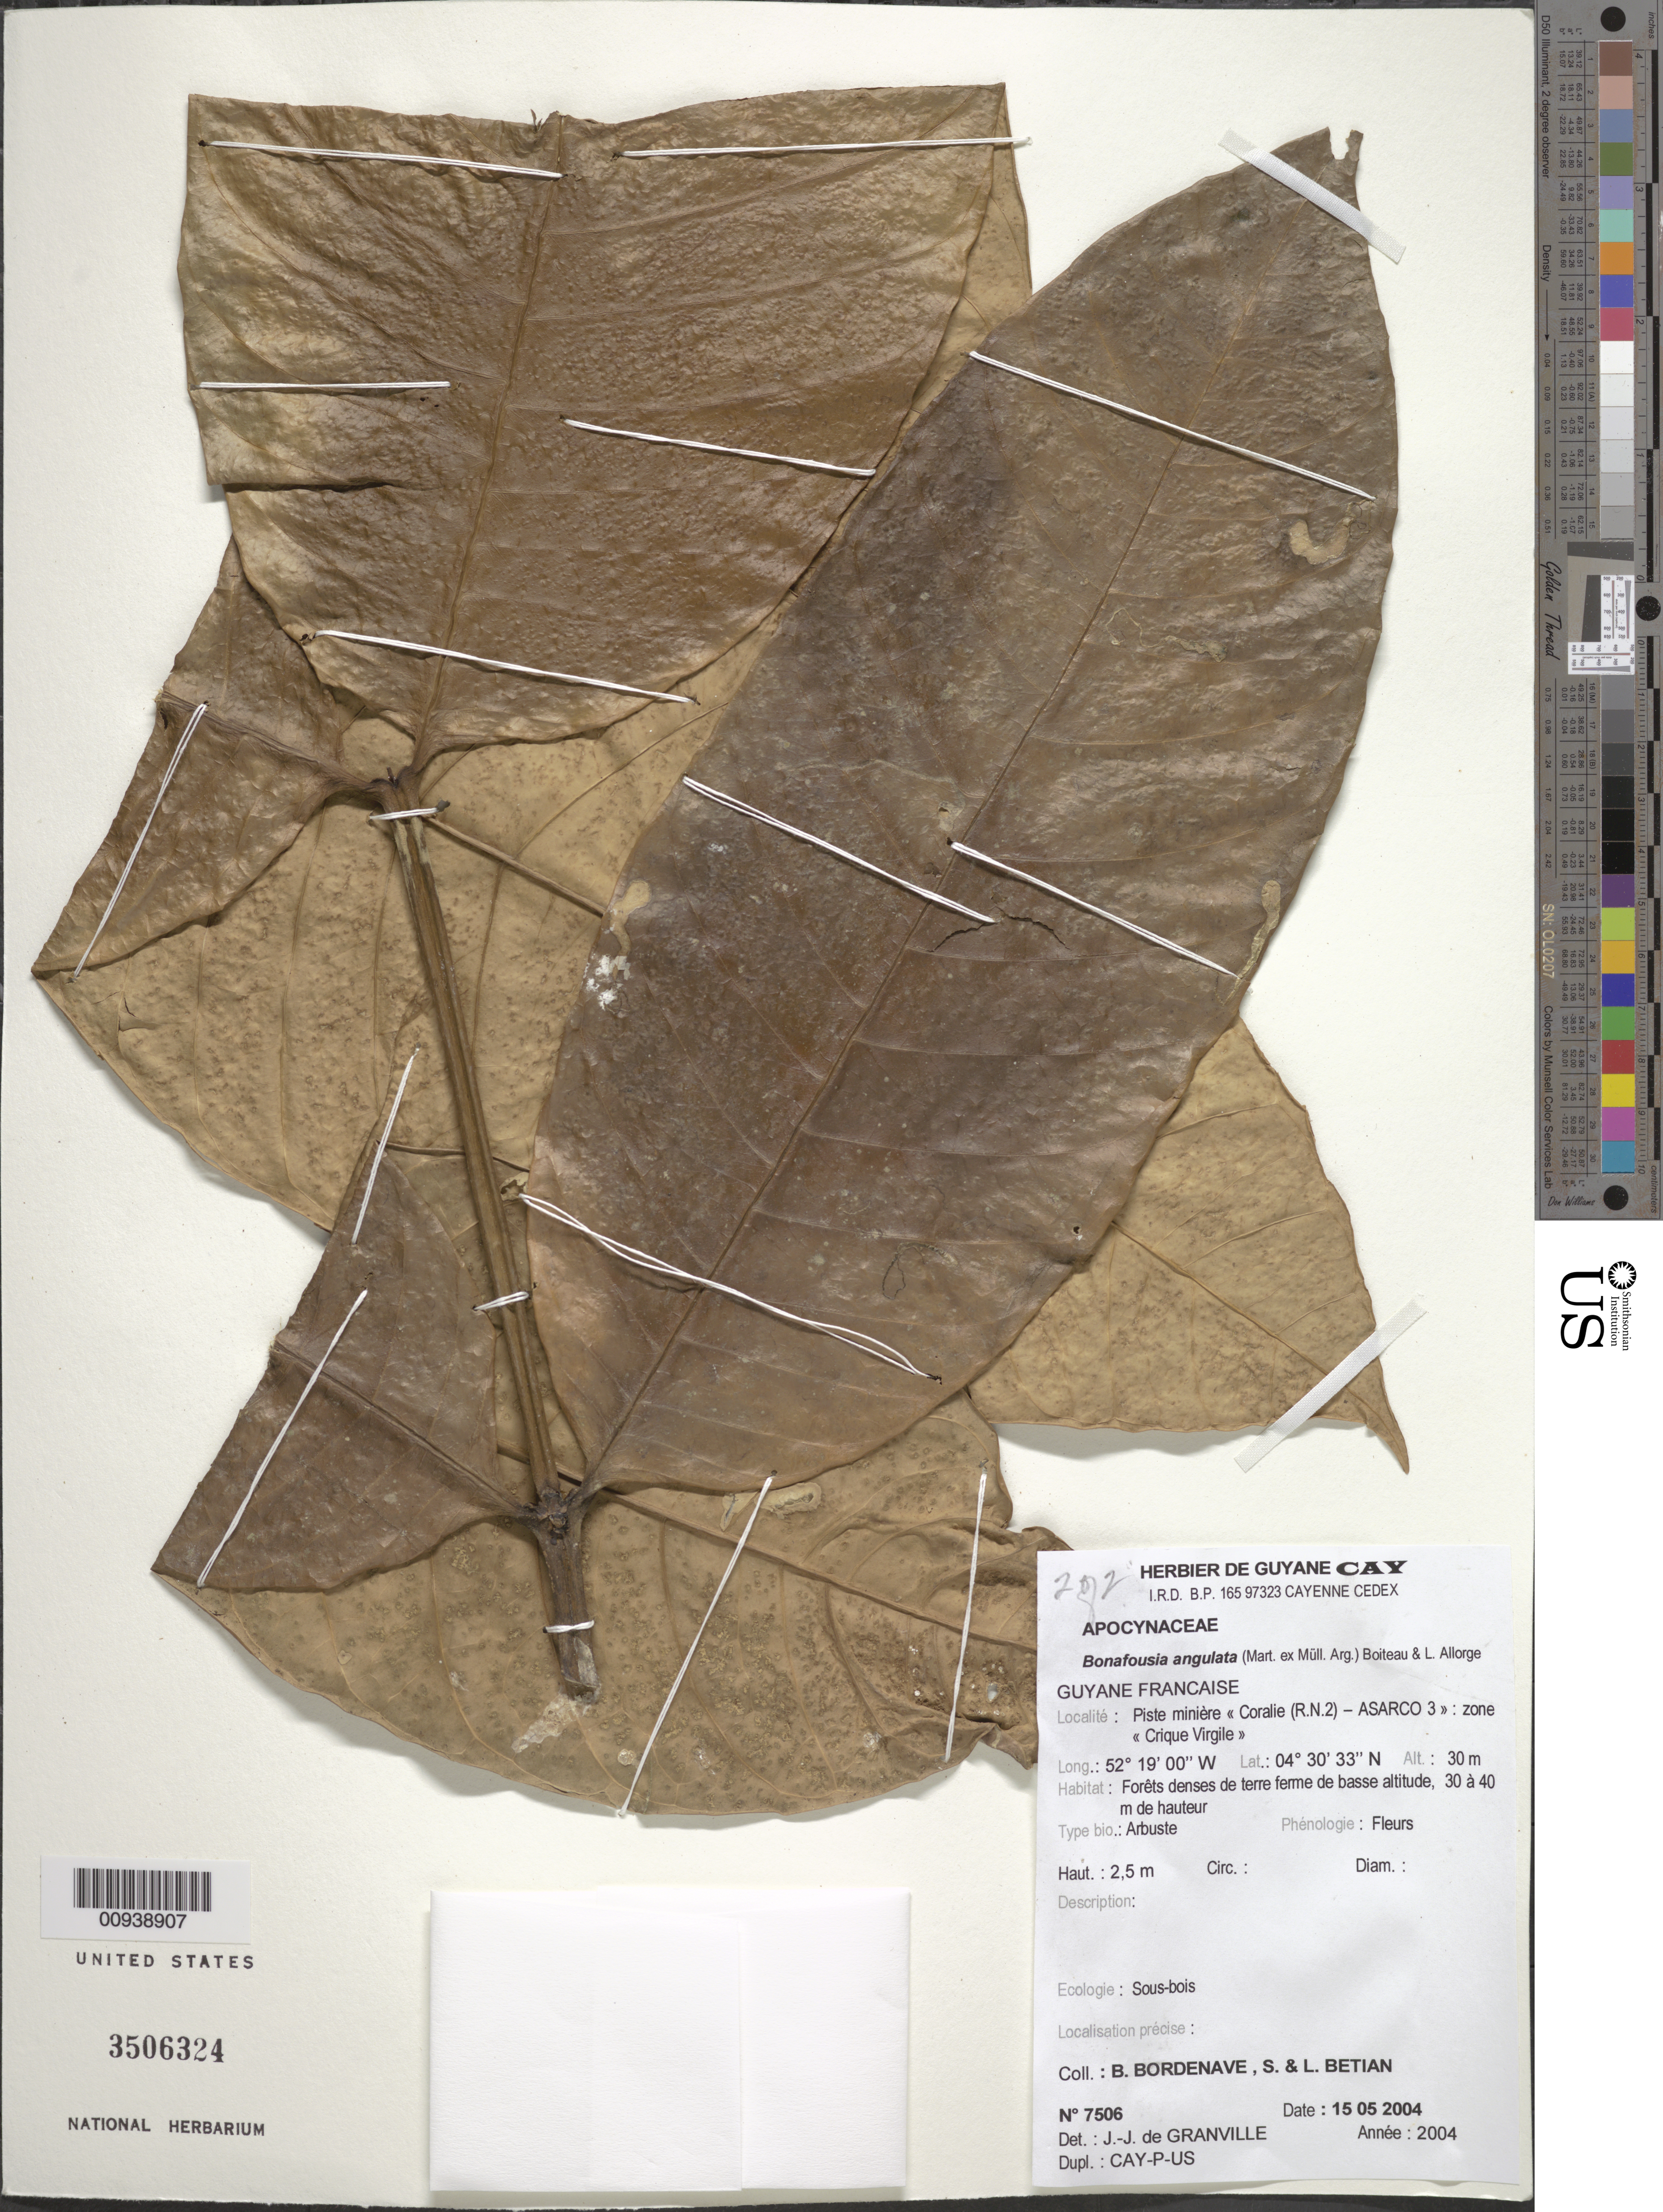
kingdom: Plantae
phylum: Tracheophyta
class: Magnoliopsida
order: Gentianales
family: Apocynaceae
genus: Tabernaemontana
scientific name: Tabernaemontana angulata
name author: Mart. ex Müll. Arg.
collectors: B. Bordenave, S. Betian & L. Betian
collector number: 7506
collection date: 2004-05-15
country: French Guiana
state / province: Cayenne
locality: Guyane Francaise. Piste minière << Coralie (R.N.2) - Asarco 3 >> : zone <<Crique Virgile>>.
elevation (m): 30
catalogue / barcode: US 3506324